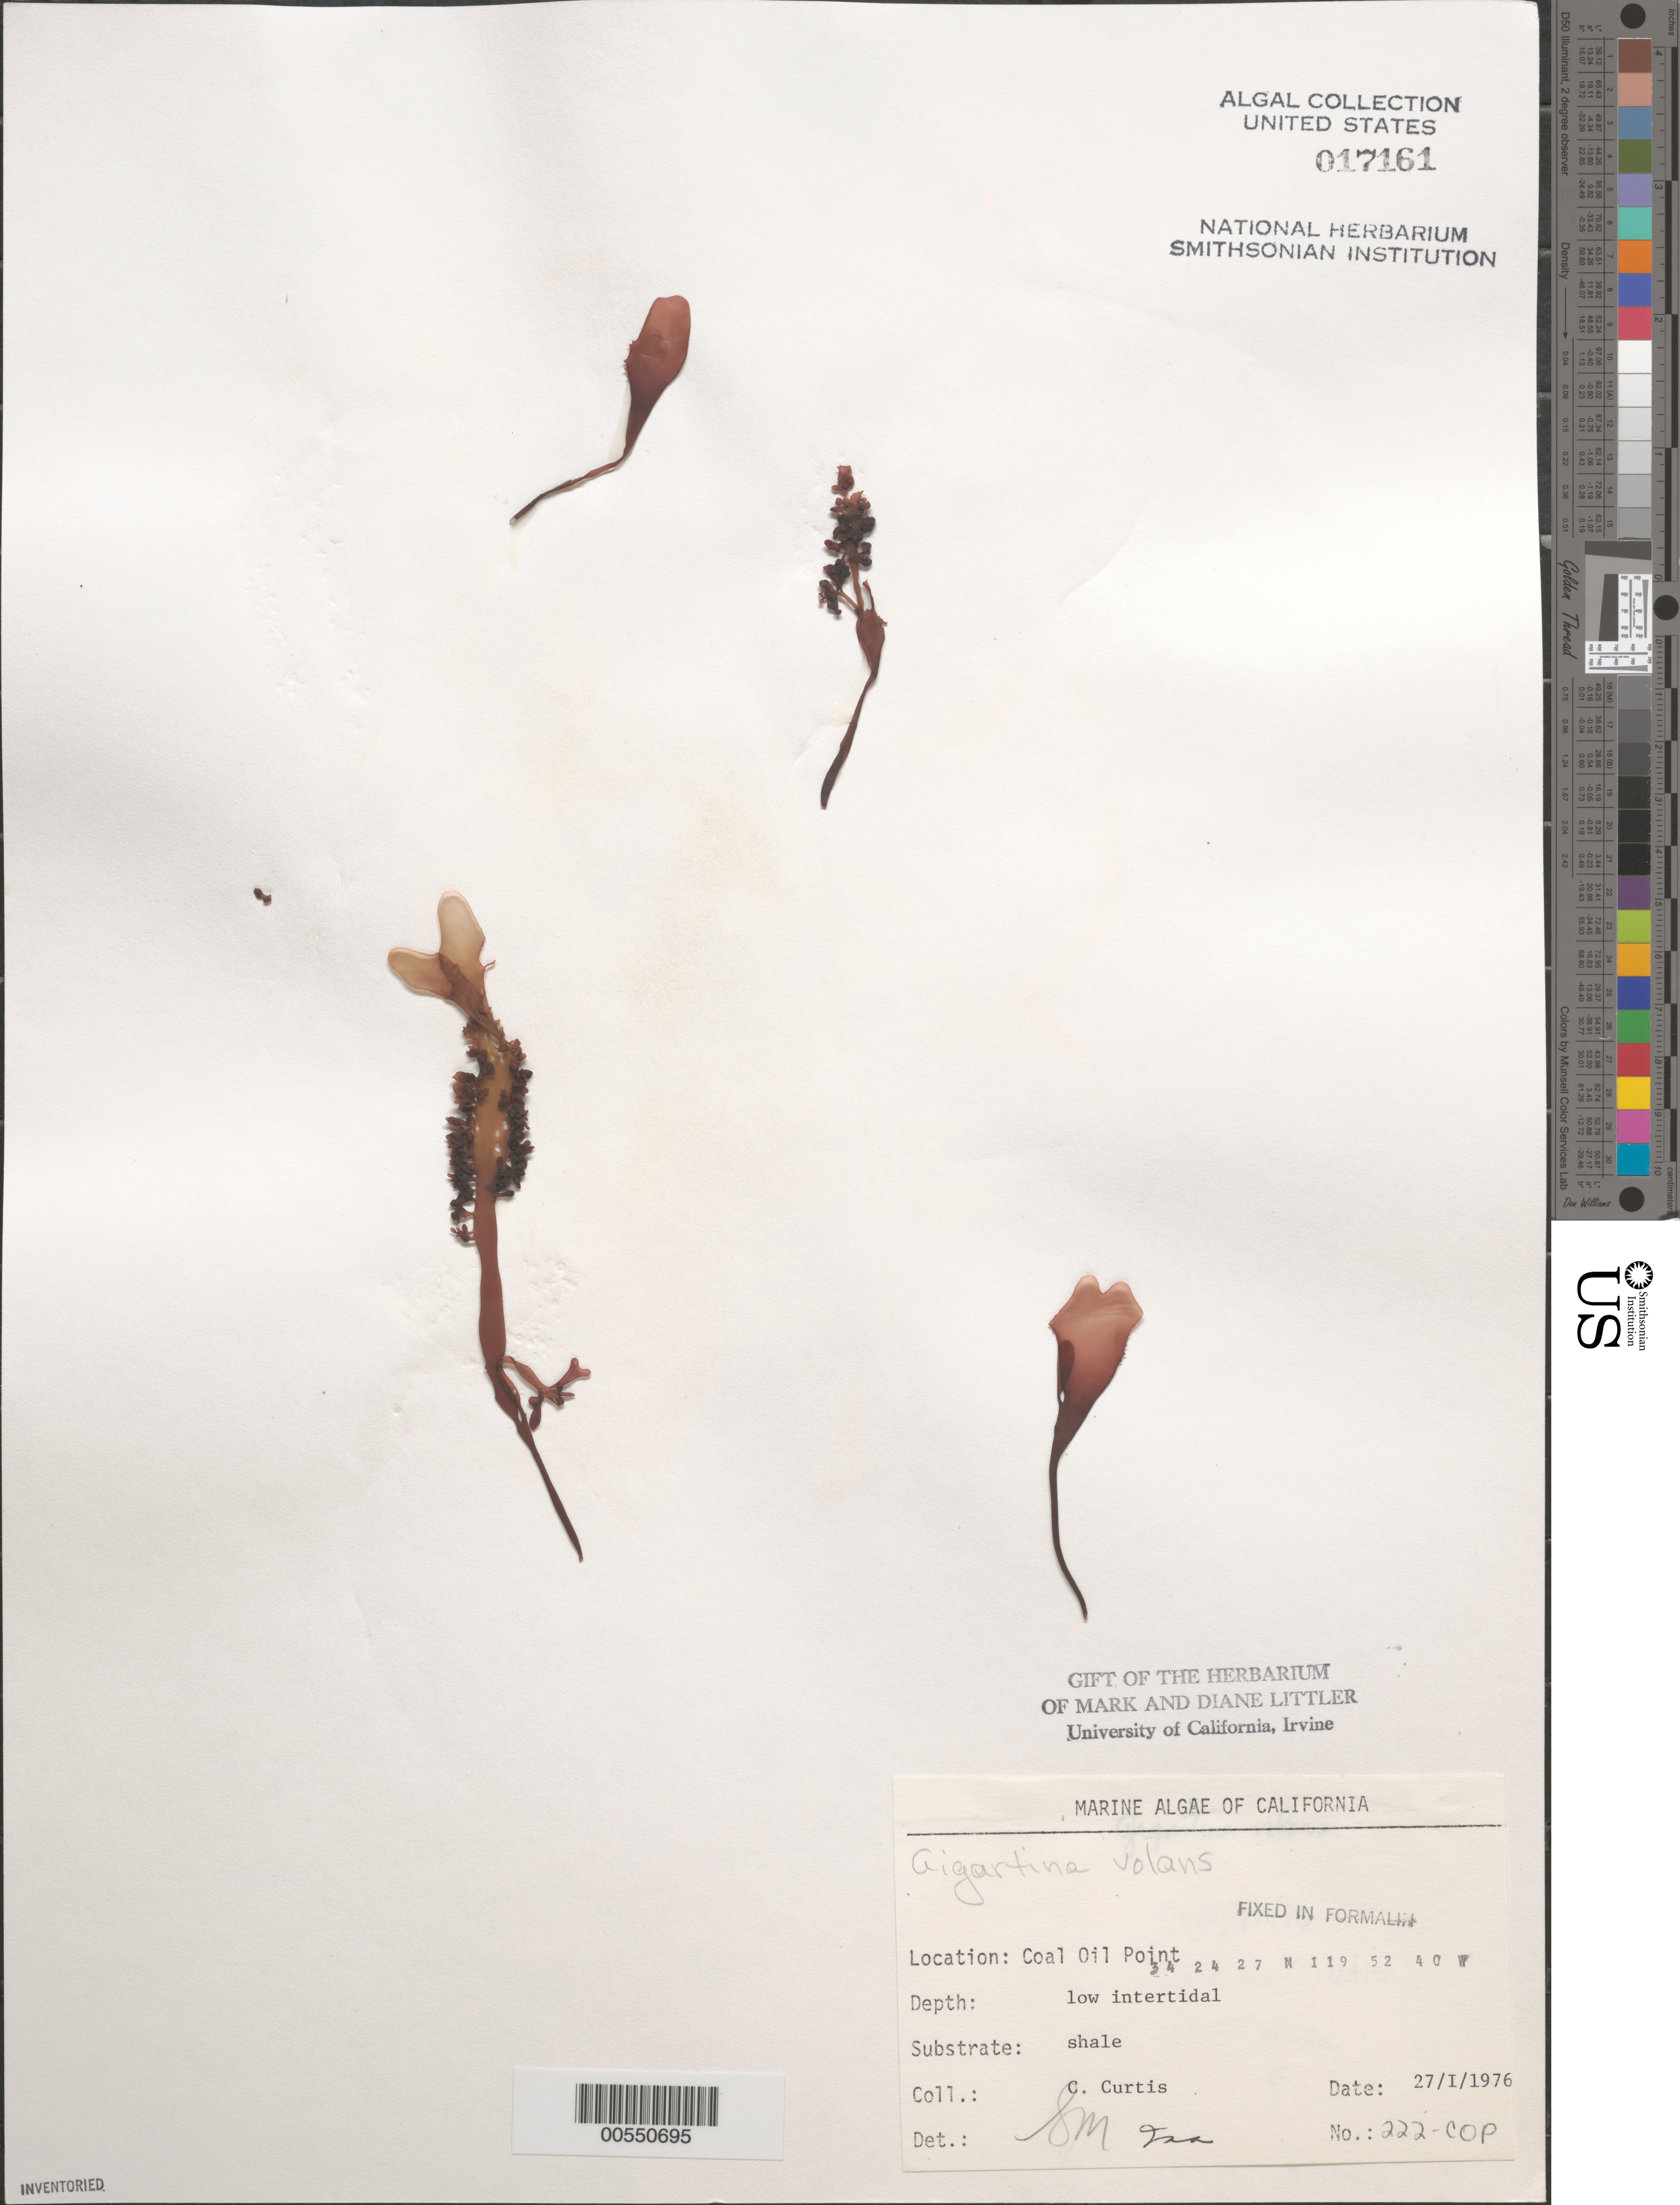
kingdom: Plantae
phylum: Rhodophyta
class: Florideophyceae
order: Gigartinales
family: Gigartinaceae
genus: Mazzaella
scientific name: Mazzaella volans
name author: (C. Agardh) Fredericq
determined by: Algae name updating Project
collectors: C. Curtis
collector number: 222-cop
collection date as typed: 27 Jan 1976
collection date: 1976-01-27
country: United States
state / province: California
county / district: Santa Barbara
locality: Coal Oil Point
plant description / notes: BLM-SOCALBIGHT Rocky Intertidal Survey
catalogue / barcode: US 17161